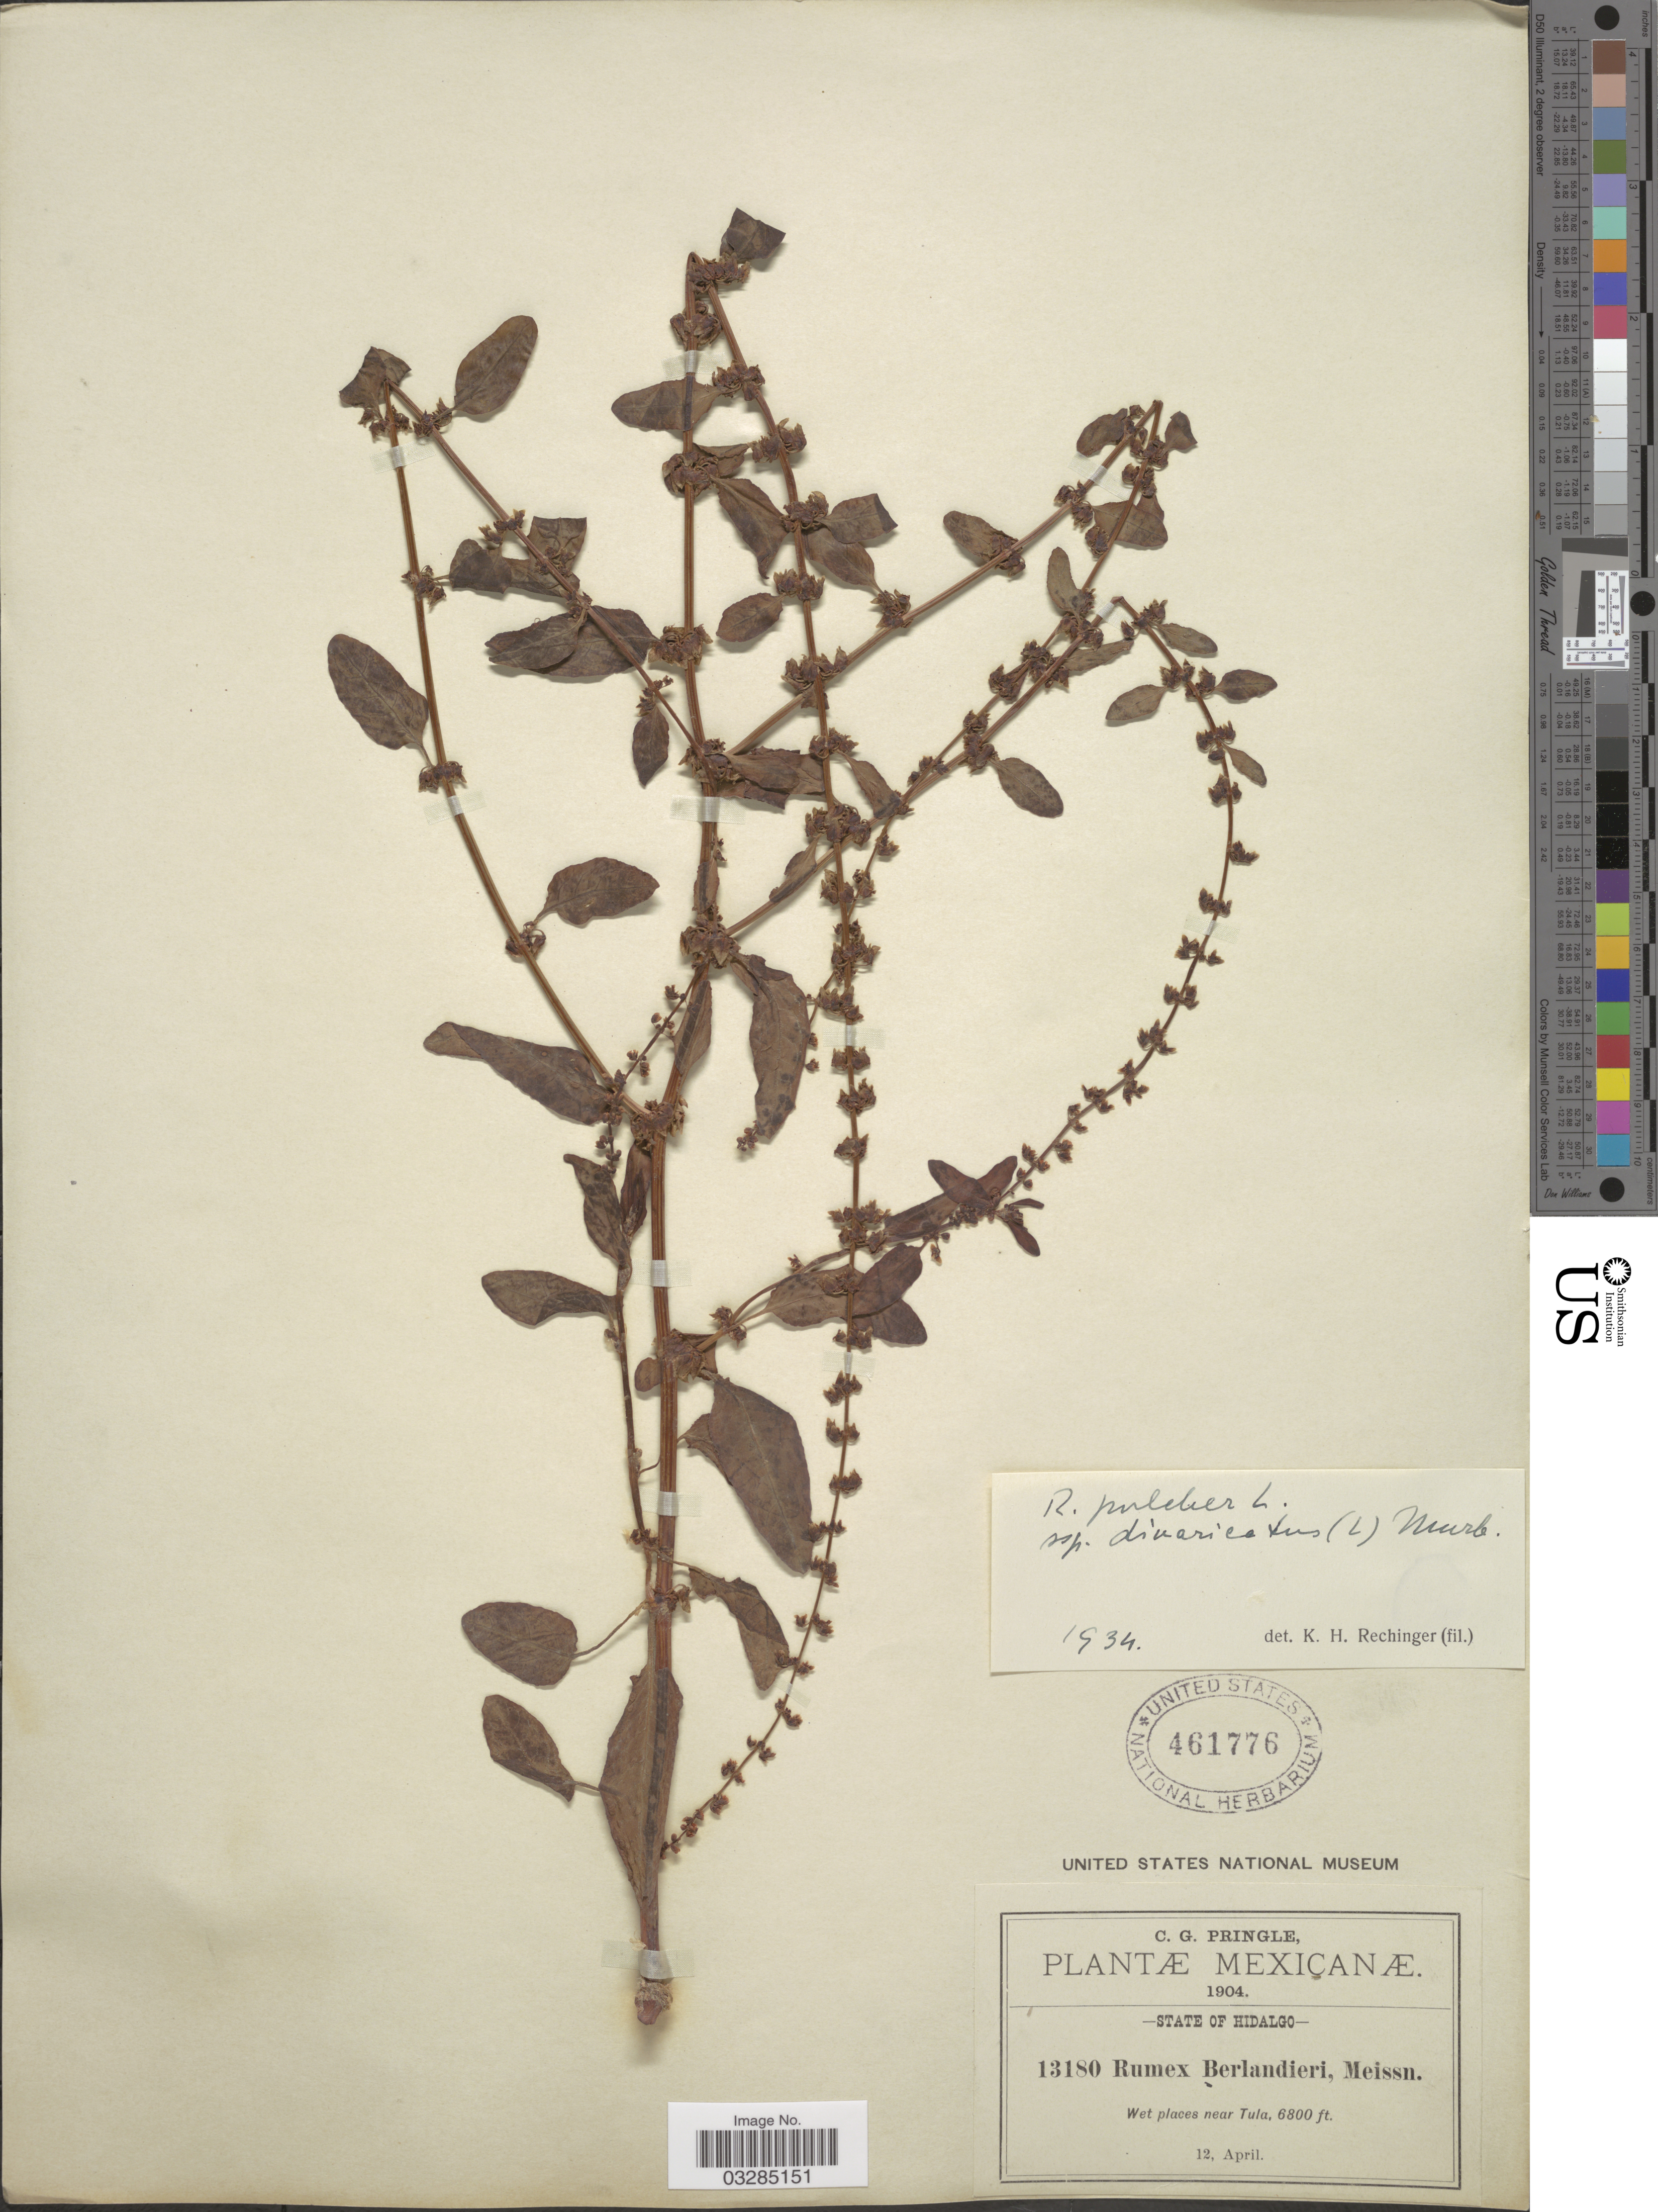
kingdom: Plantae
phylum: Tracheophyta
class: Magnoliopsida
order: Caryophyllales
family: Polygonaceae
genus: Rumex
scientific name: Rumex pulcher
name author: L.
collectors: C. G. Pringle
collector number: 13180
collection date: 1904-04-12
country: Mexico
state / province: Hidalgo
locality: Wet places near Tula.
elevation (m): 2073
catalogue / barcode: US 461776